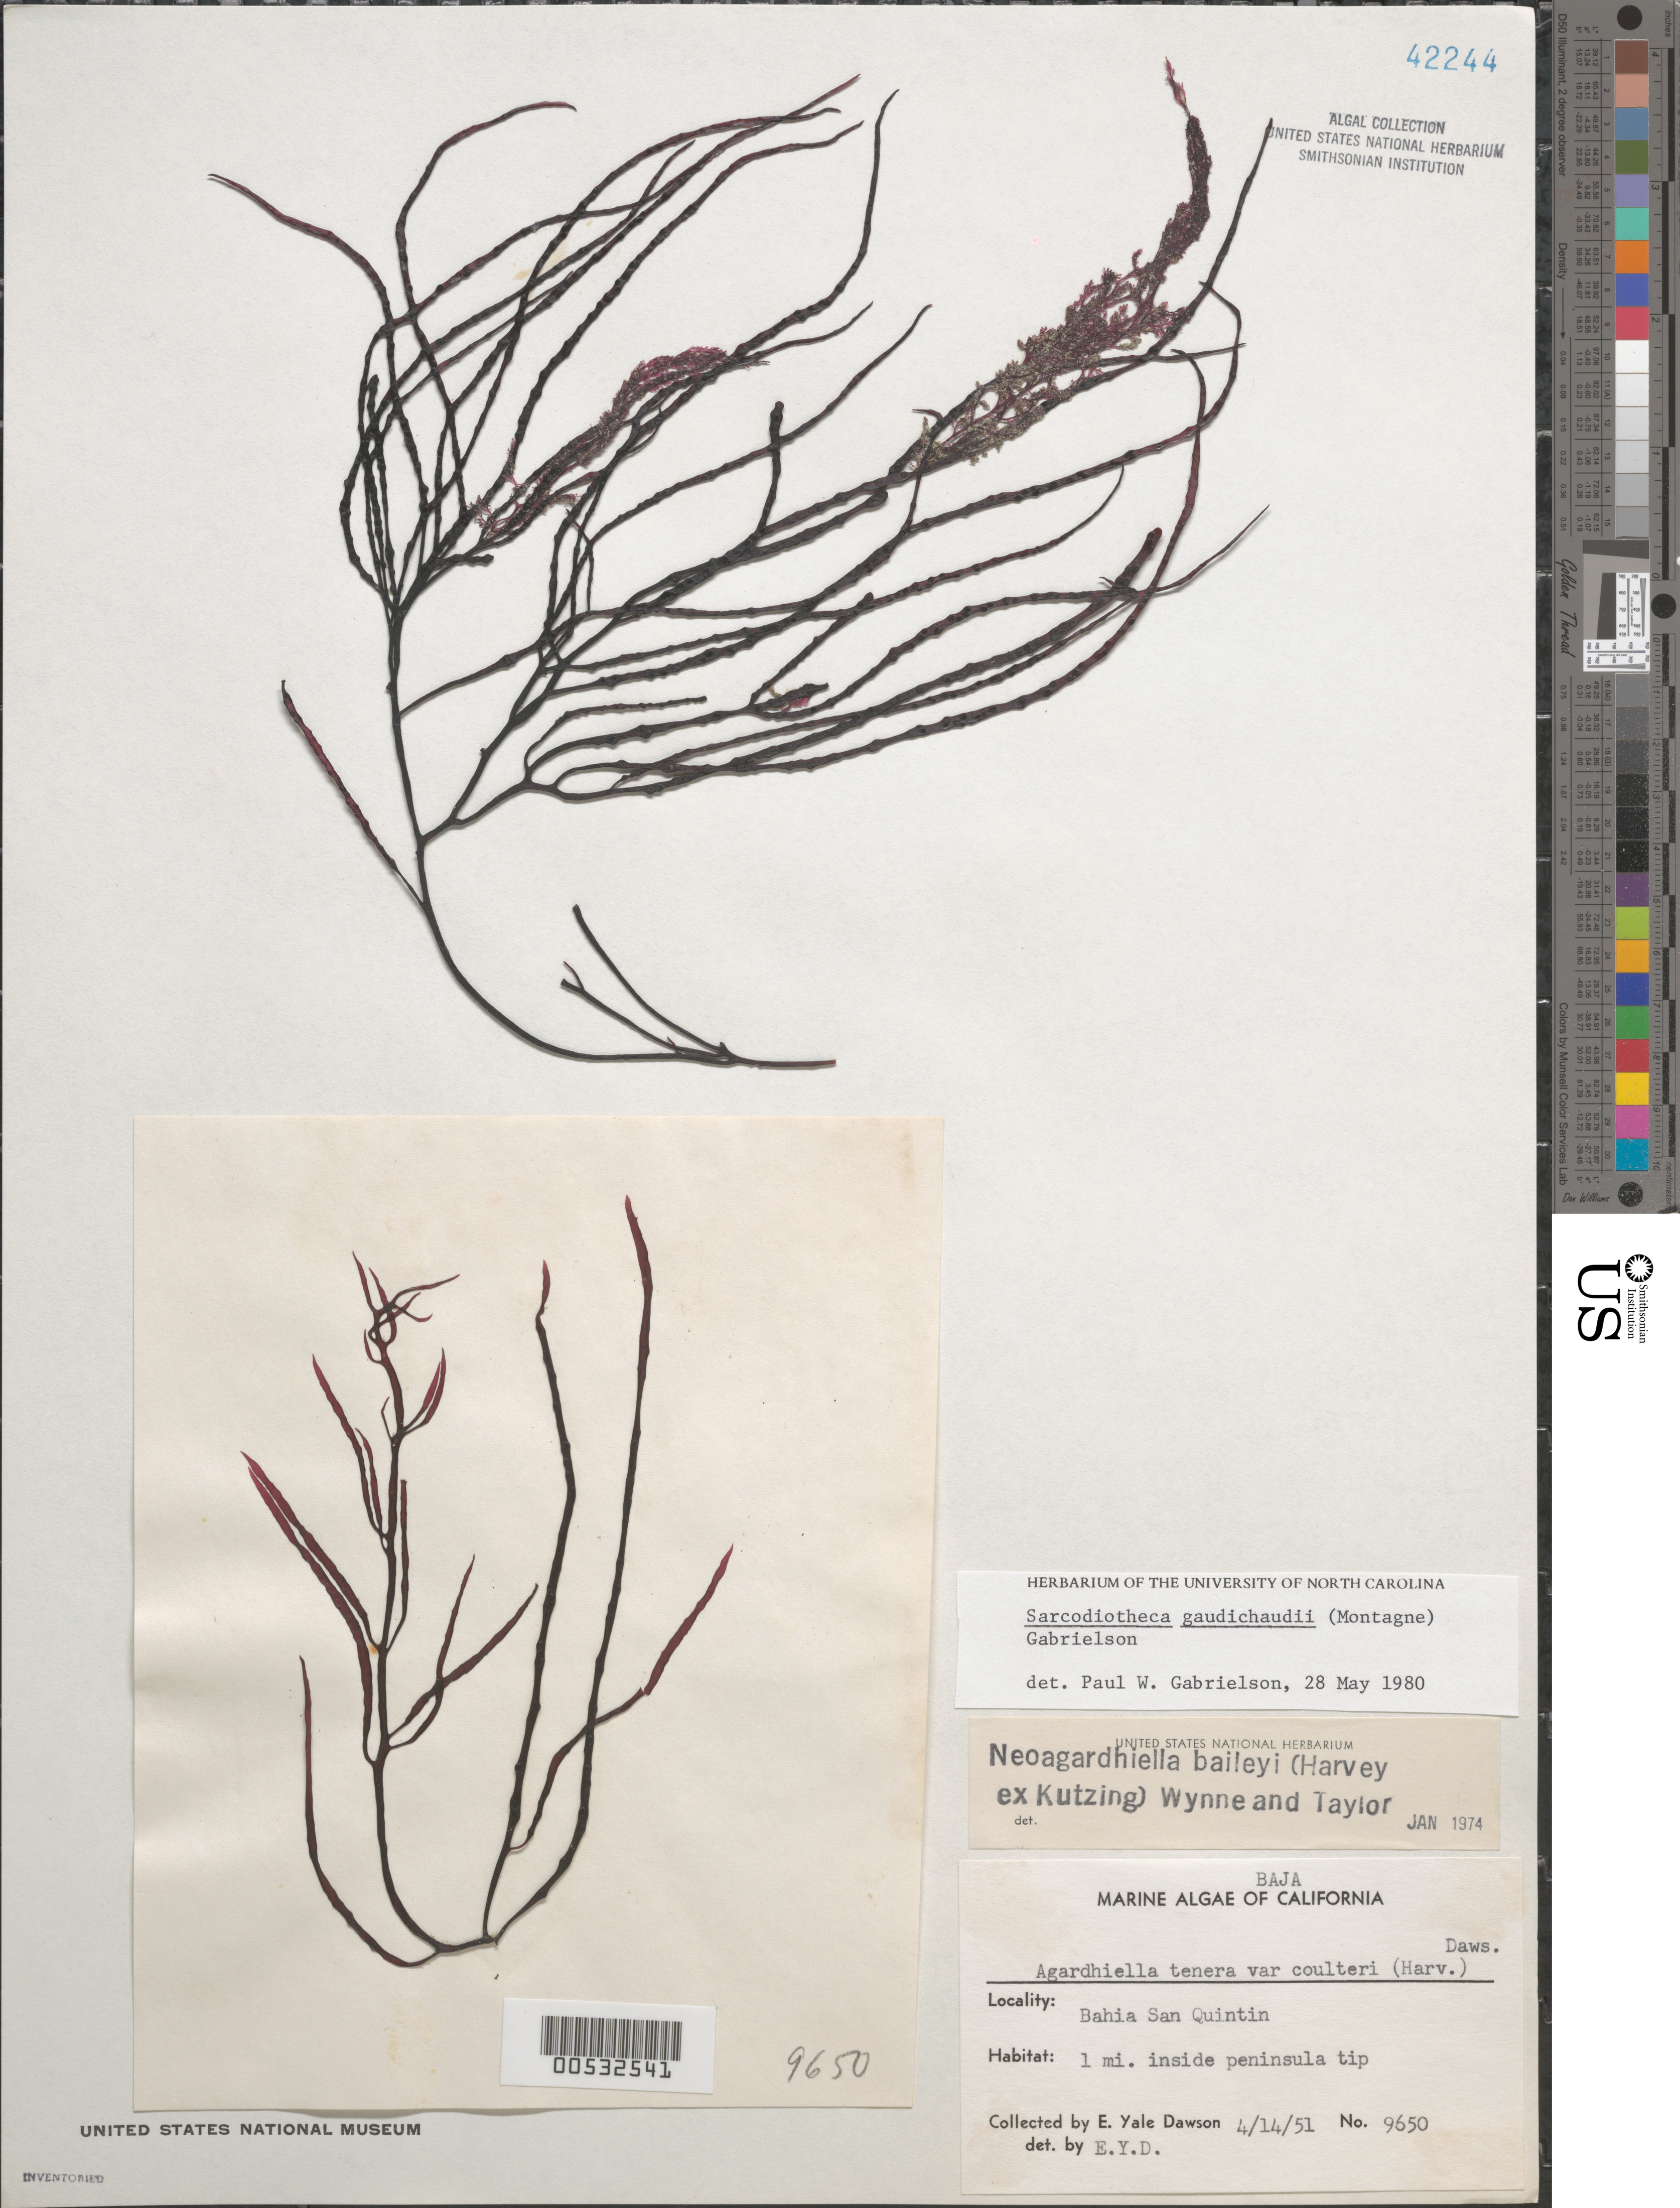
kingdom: Plantae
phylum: Rhodophyta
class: Florideophyceae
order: Gigartinales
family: Solieriaceae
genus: Sarcodiotheca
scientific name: Sarcodiotheca gaudichaudii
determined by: Gabrielson, P. W.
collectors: E. Y. Dawson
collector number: EYD 9650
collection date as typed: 14 Apr 1951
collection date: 1951-04-14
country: Mexico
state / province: Baja California Norte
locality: Bahia San Quintin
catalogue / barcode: US 42244